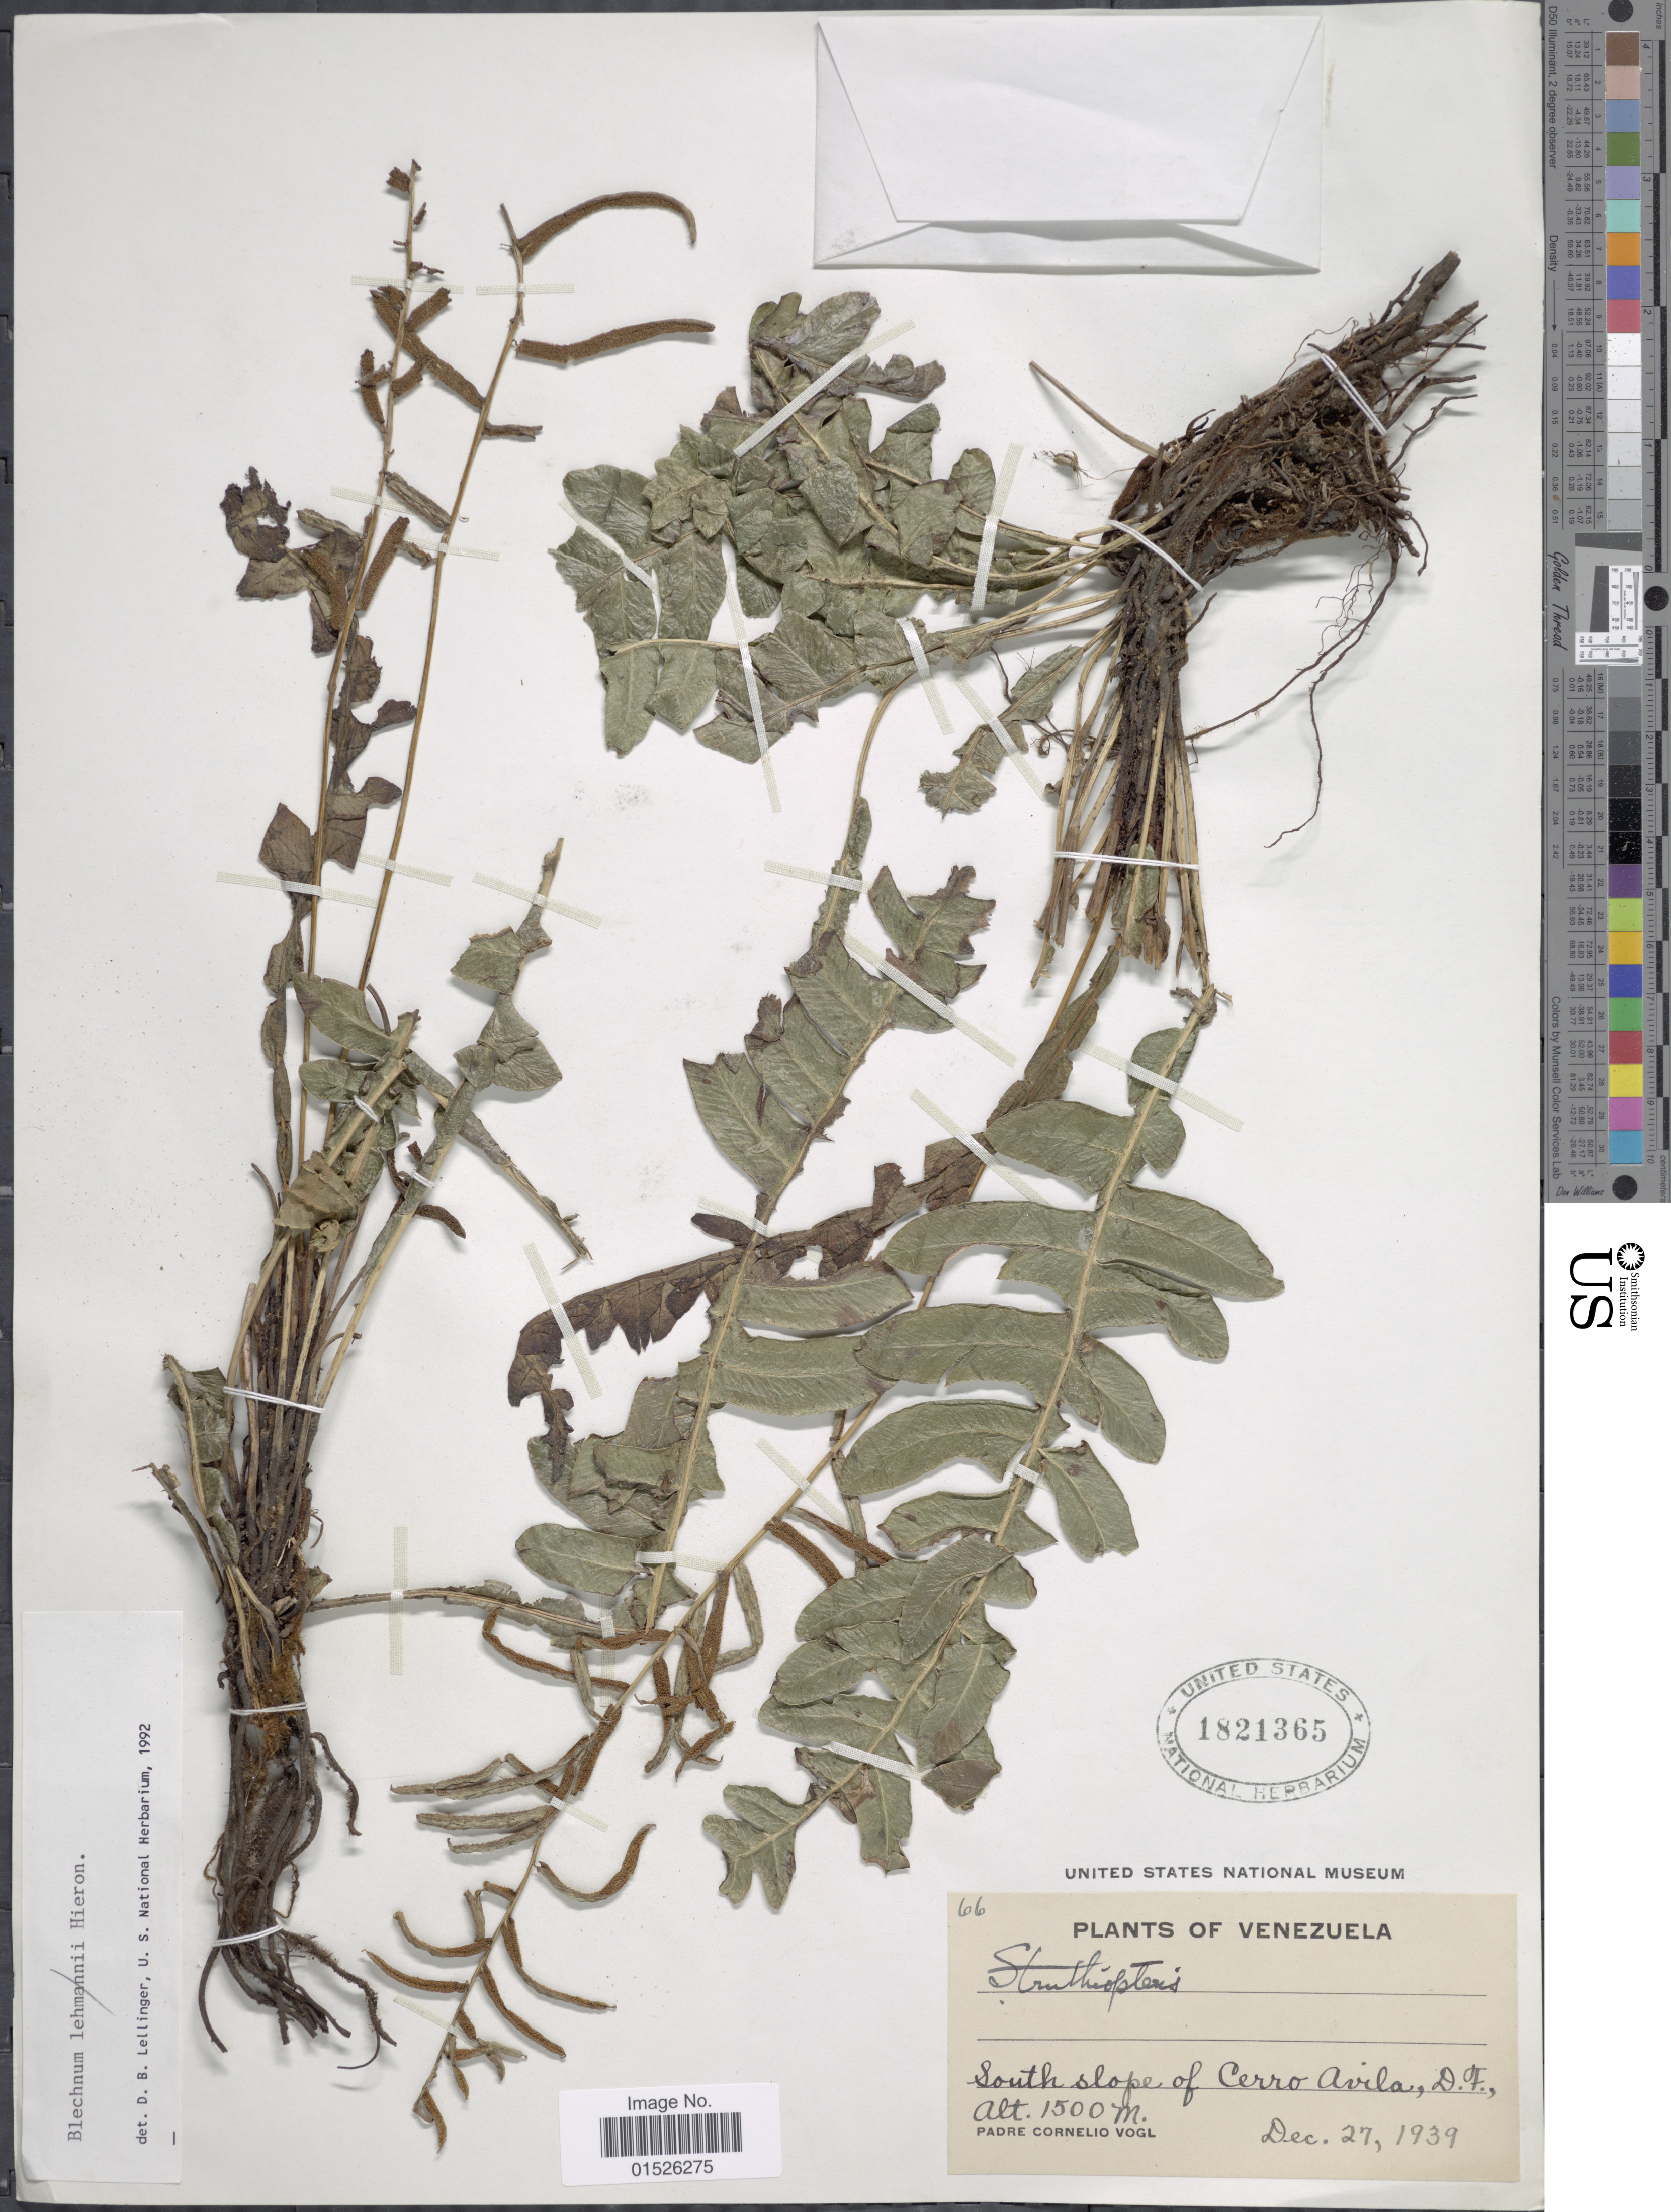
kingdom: Plantae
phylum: Tracheophyta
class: Polypodiopsida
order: Polypodiales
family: Blechnaceae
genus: Blechnum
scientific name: Blechnum l'herminieri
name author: (Bory) C. Chr.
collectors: P. C. Vogl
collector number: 66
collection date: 1939-12-27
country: Venezuela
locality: Venezuela, South slope of Cerro Avila, D. F.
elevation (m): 1500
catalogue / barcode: US 1821365